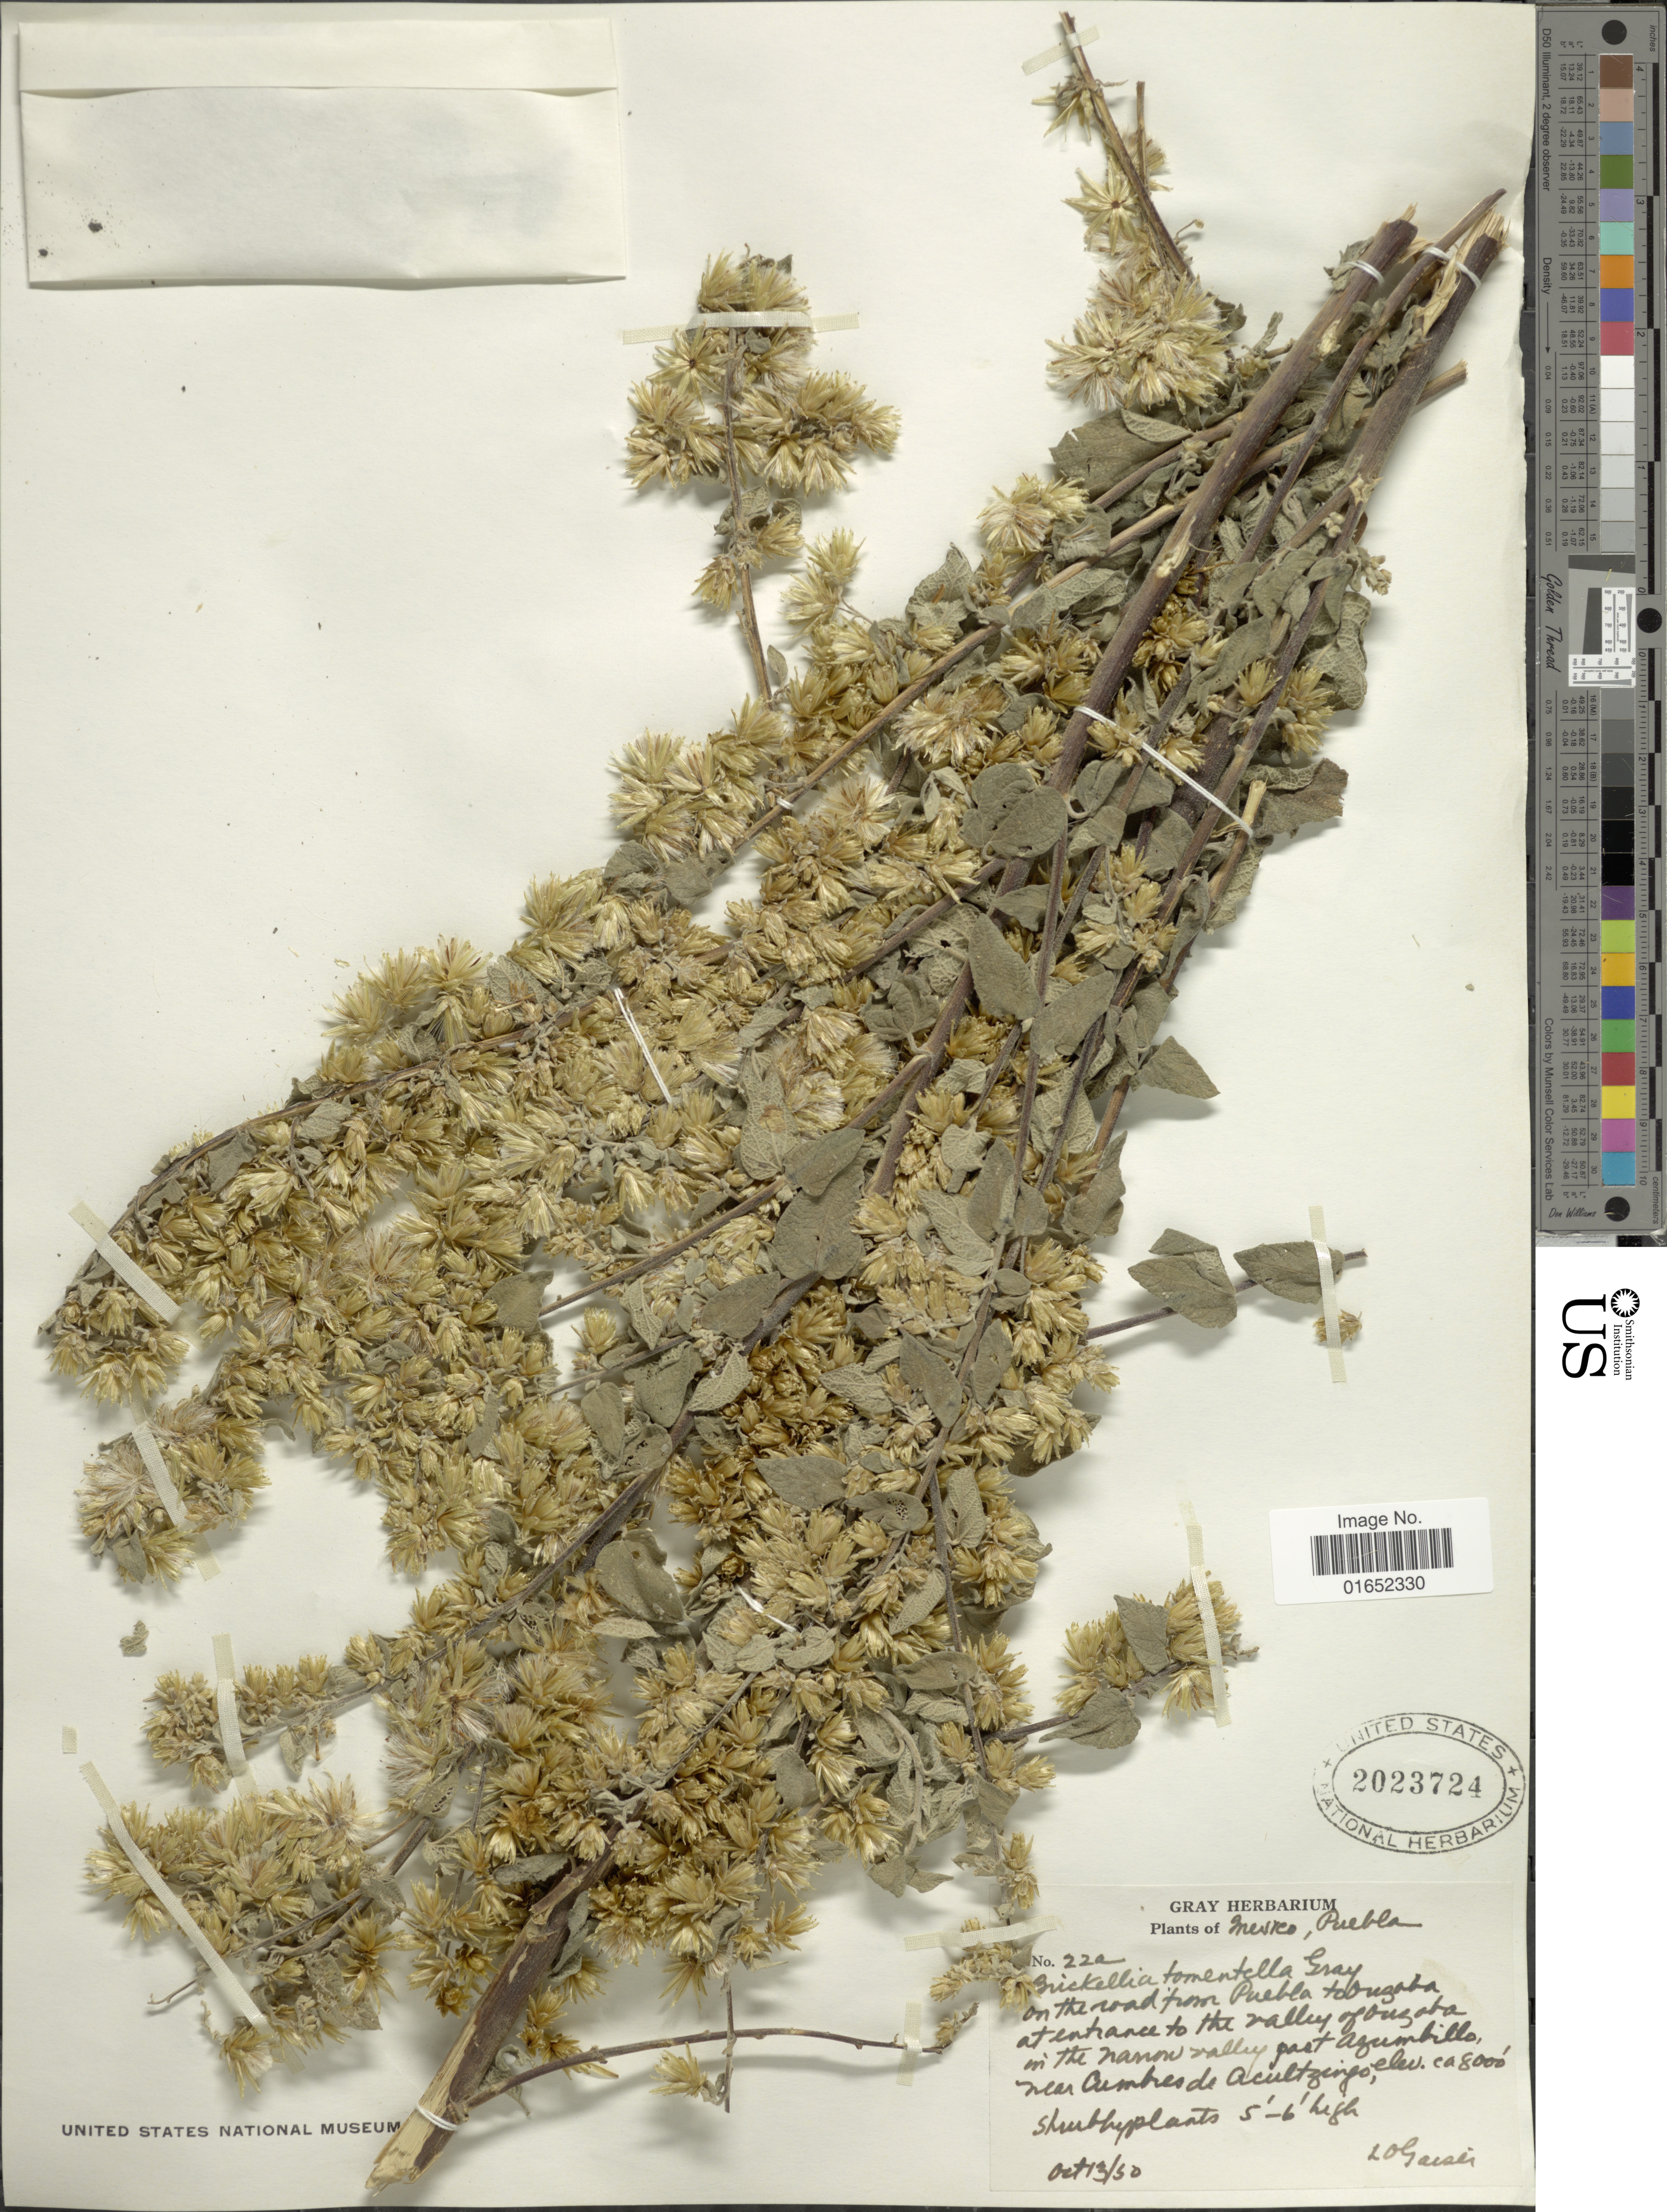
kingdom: Plantae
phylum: Tracheophyta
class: Magnoliopsida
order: Asterales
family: Asteraceae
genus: Brickellia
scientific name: Brickellia tomentella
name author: A. Gray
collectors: L. Gaiser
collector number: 22a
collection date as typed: Transcribed d/m/y: 13/10/50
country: Mexico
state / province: Puebla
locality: On the road from Puebla to Orizaba at entrance to the valley of Orizaba in the nanon valley past Azumbillo, near Cumbres de Acultzingo [interpreted]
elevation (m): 2438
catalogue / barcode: US 2023724